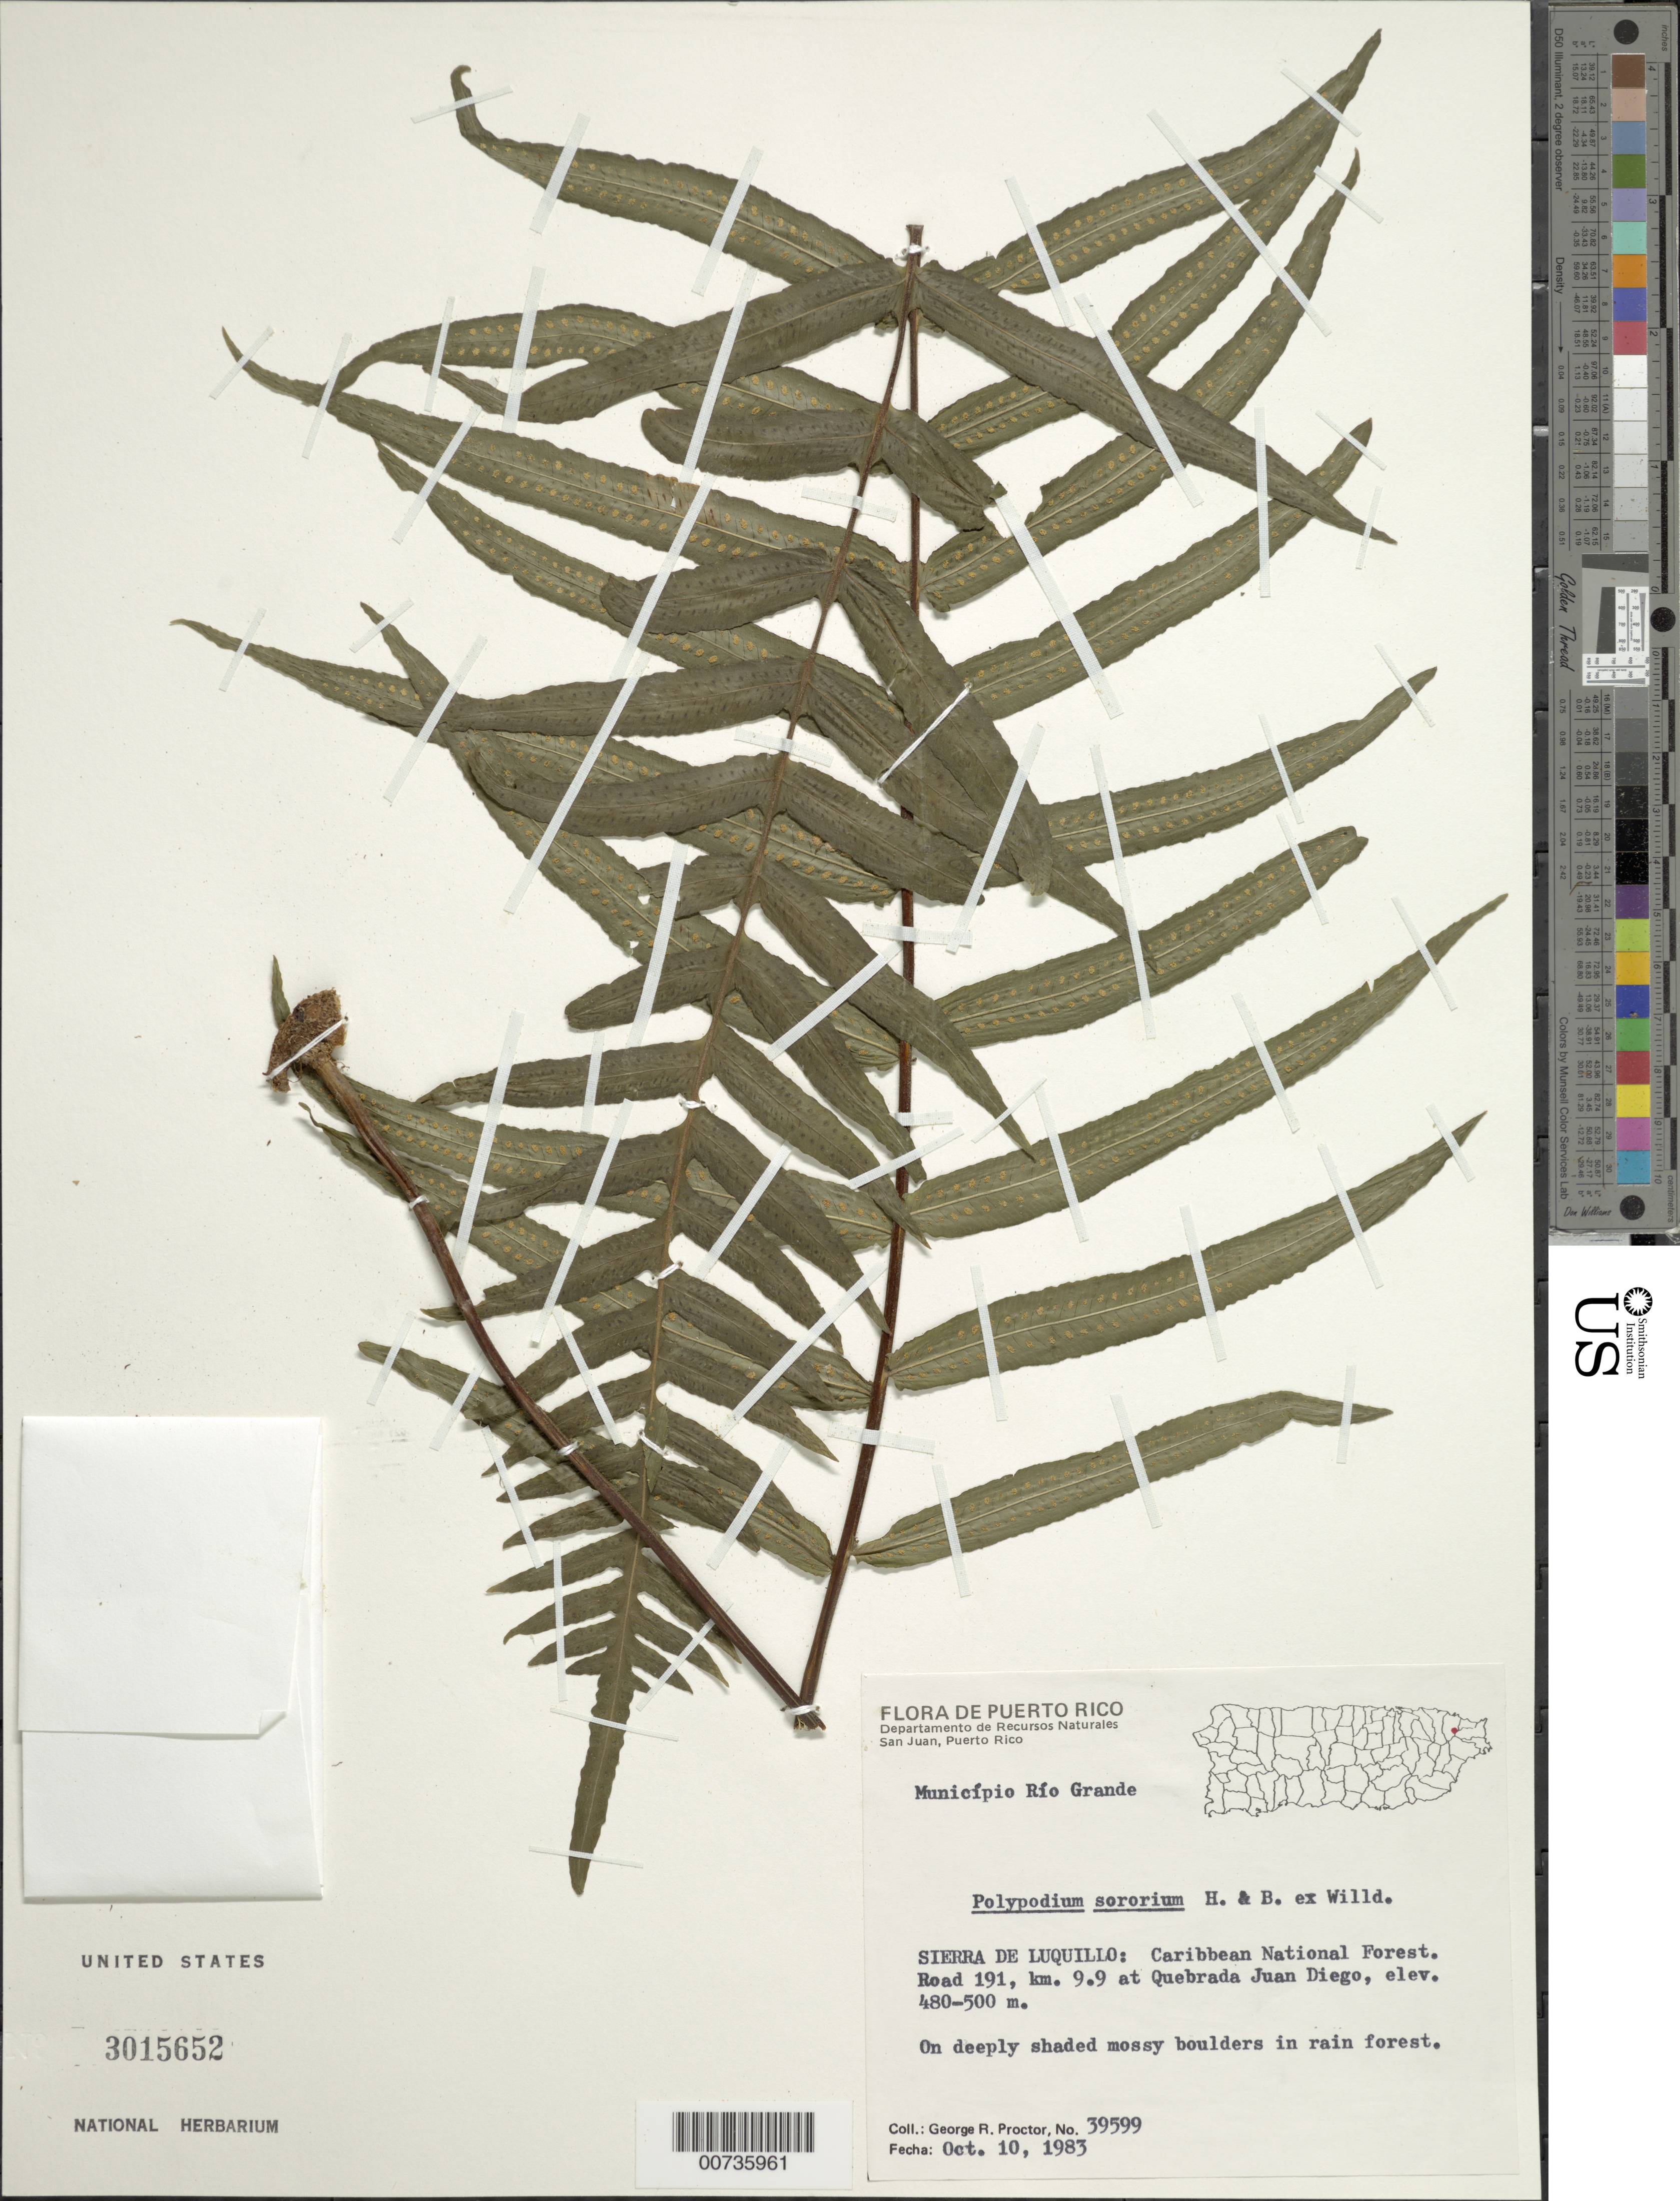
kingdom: Plantae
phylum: Tracheophyta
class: Polypodiopsida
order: Polypodiales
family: Polypodiaceae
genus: Polypodium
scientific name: Polypodium dulce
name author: Poir.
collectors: G. R. Proctor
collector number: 39599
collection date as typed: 10 Oct 1983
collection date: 1983-10-10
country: Puerto Rico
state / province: Río Grande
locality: Mun. Río Grande, Sierra de Luquillo: Carib. Natl. Forest, Road 191, km 9.9 at Quebrada Juan Diego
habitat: On deeply shaded mossy boulders in rain forest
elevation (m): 480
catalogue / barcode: US 3015652